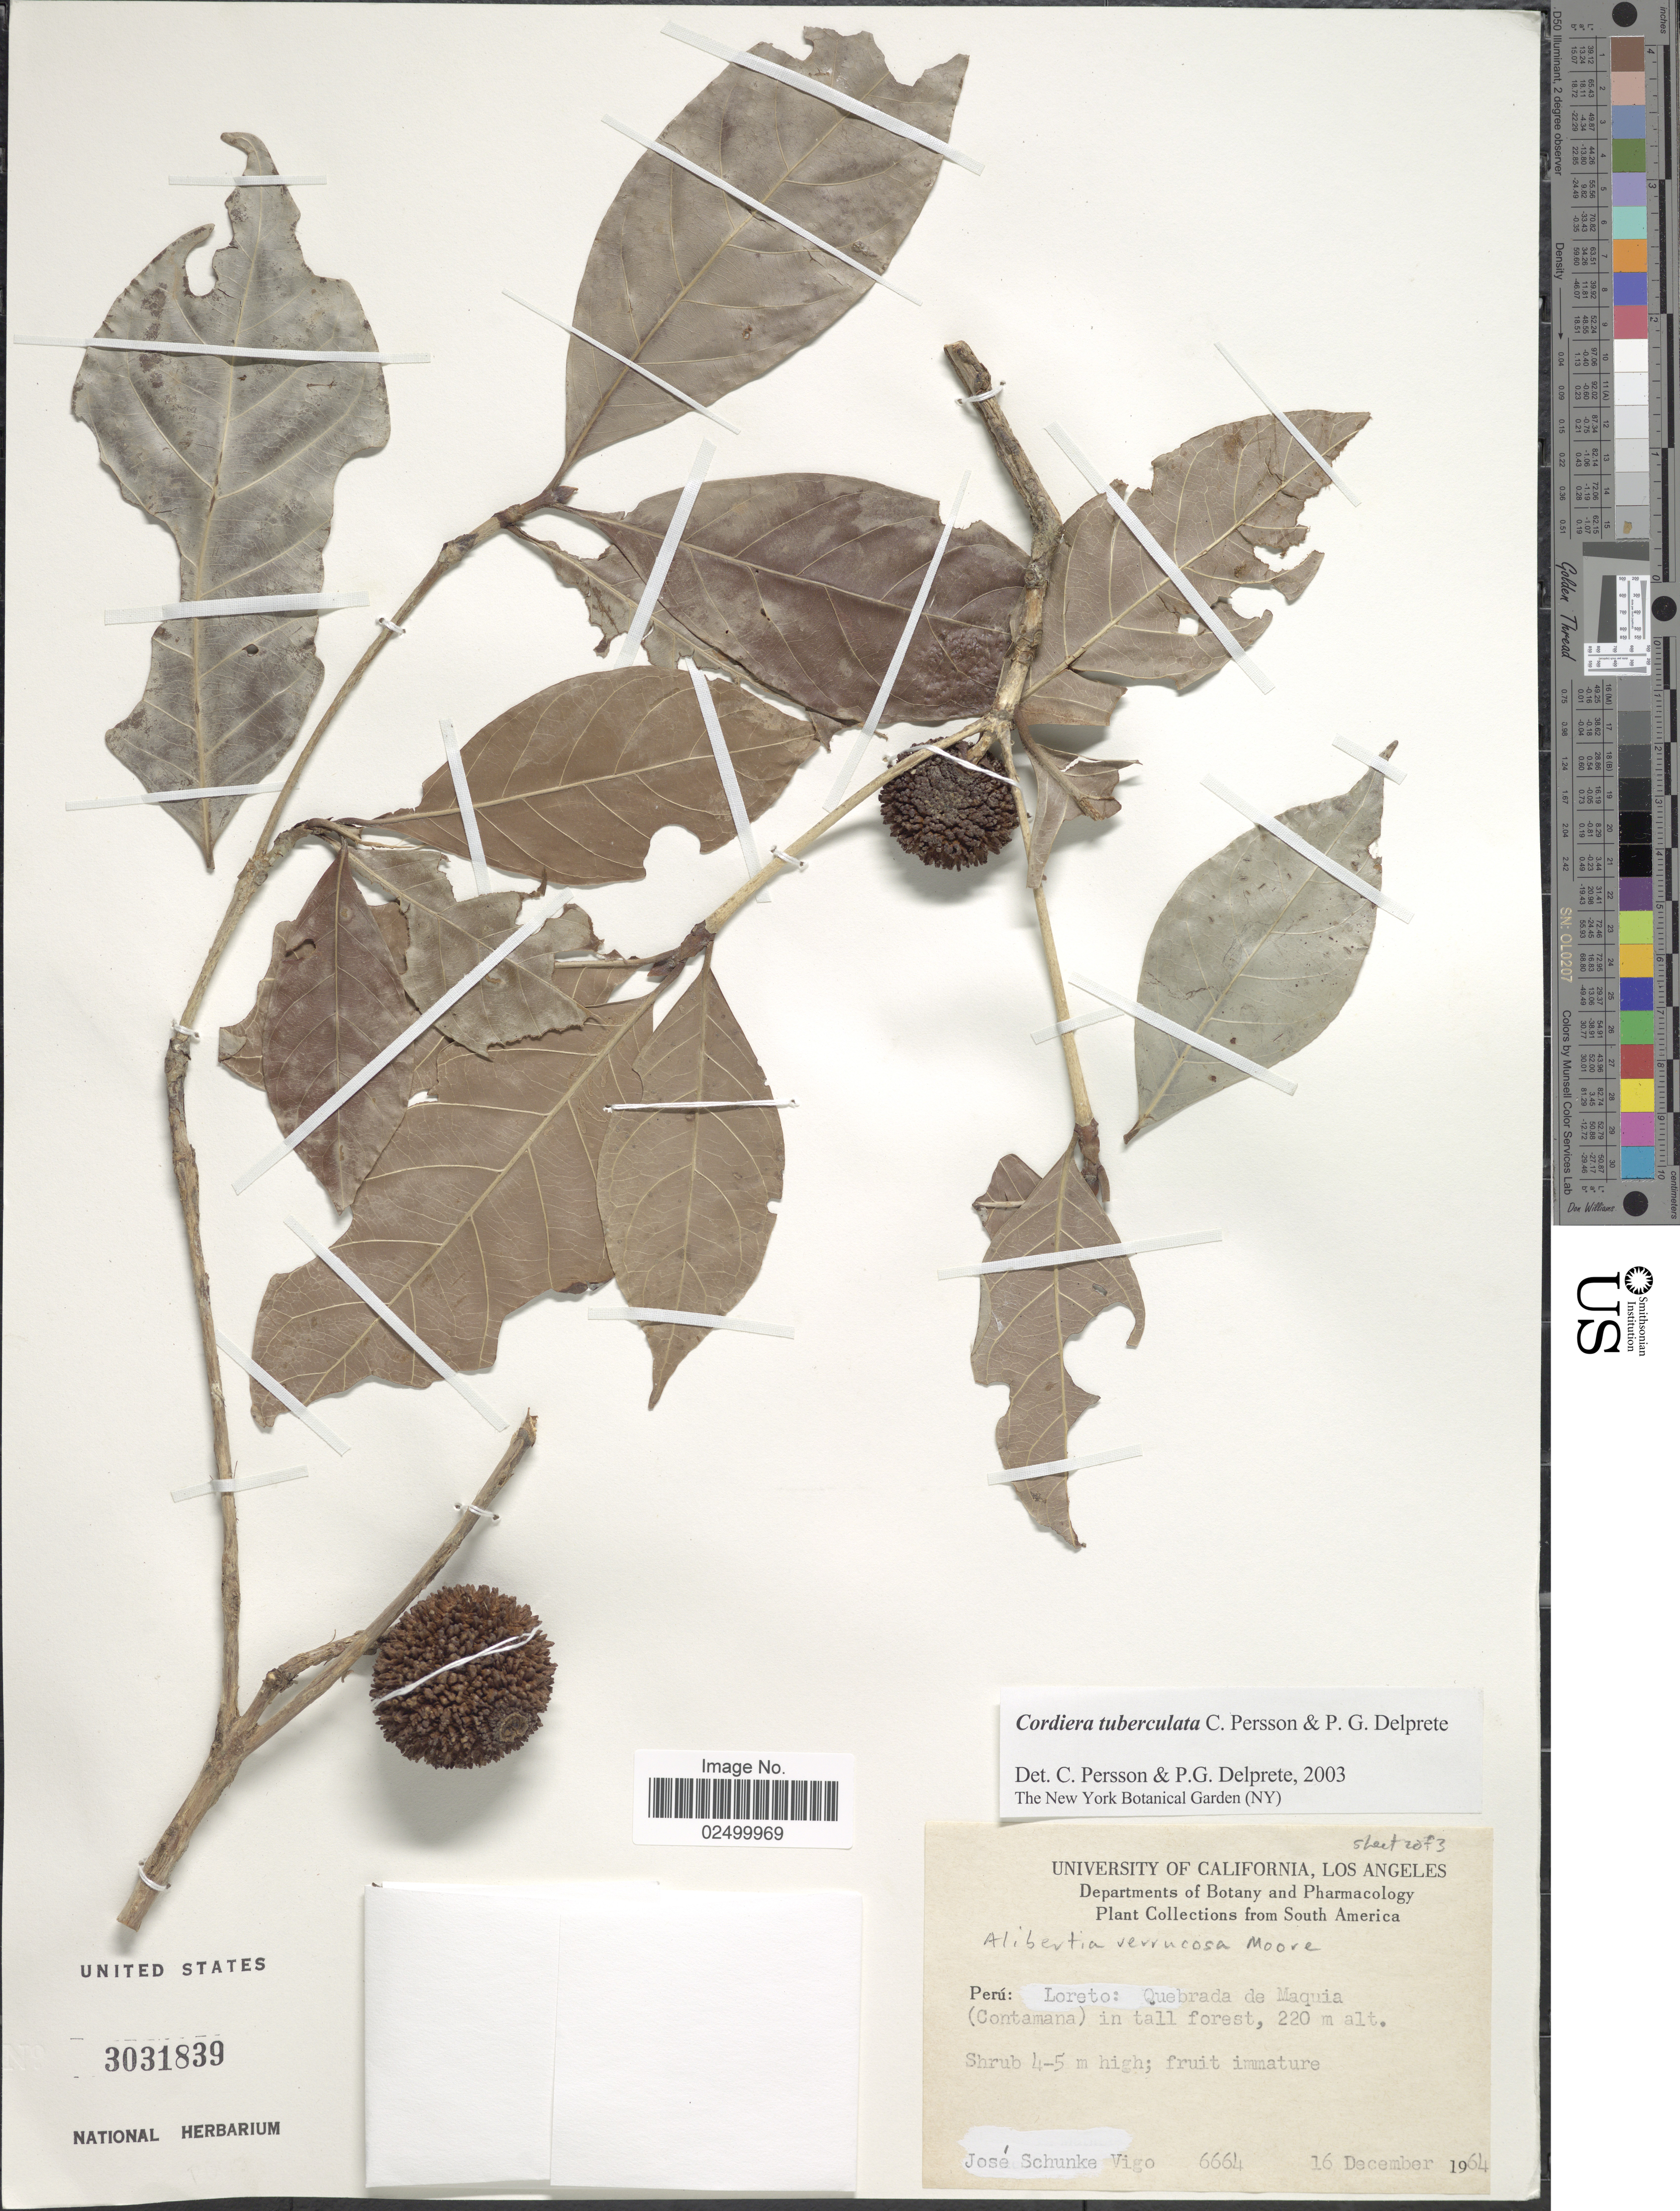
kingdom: Plantae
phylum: Tracheophyta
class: Magnoliopsida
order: Gentianales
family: Rubiaceae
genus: Cordiera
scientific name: Cordiera tuberculata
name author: C. Persson & Delprete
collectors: J. Schunke Vigo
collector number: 6664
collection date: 1964-12-16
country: Peru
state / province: Loreto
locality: Quebrada de Maquia (Contamana) in tall forest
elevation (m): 220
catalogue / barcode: US 3031839